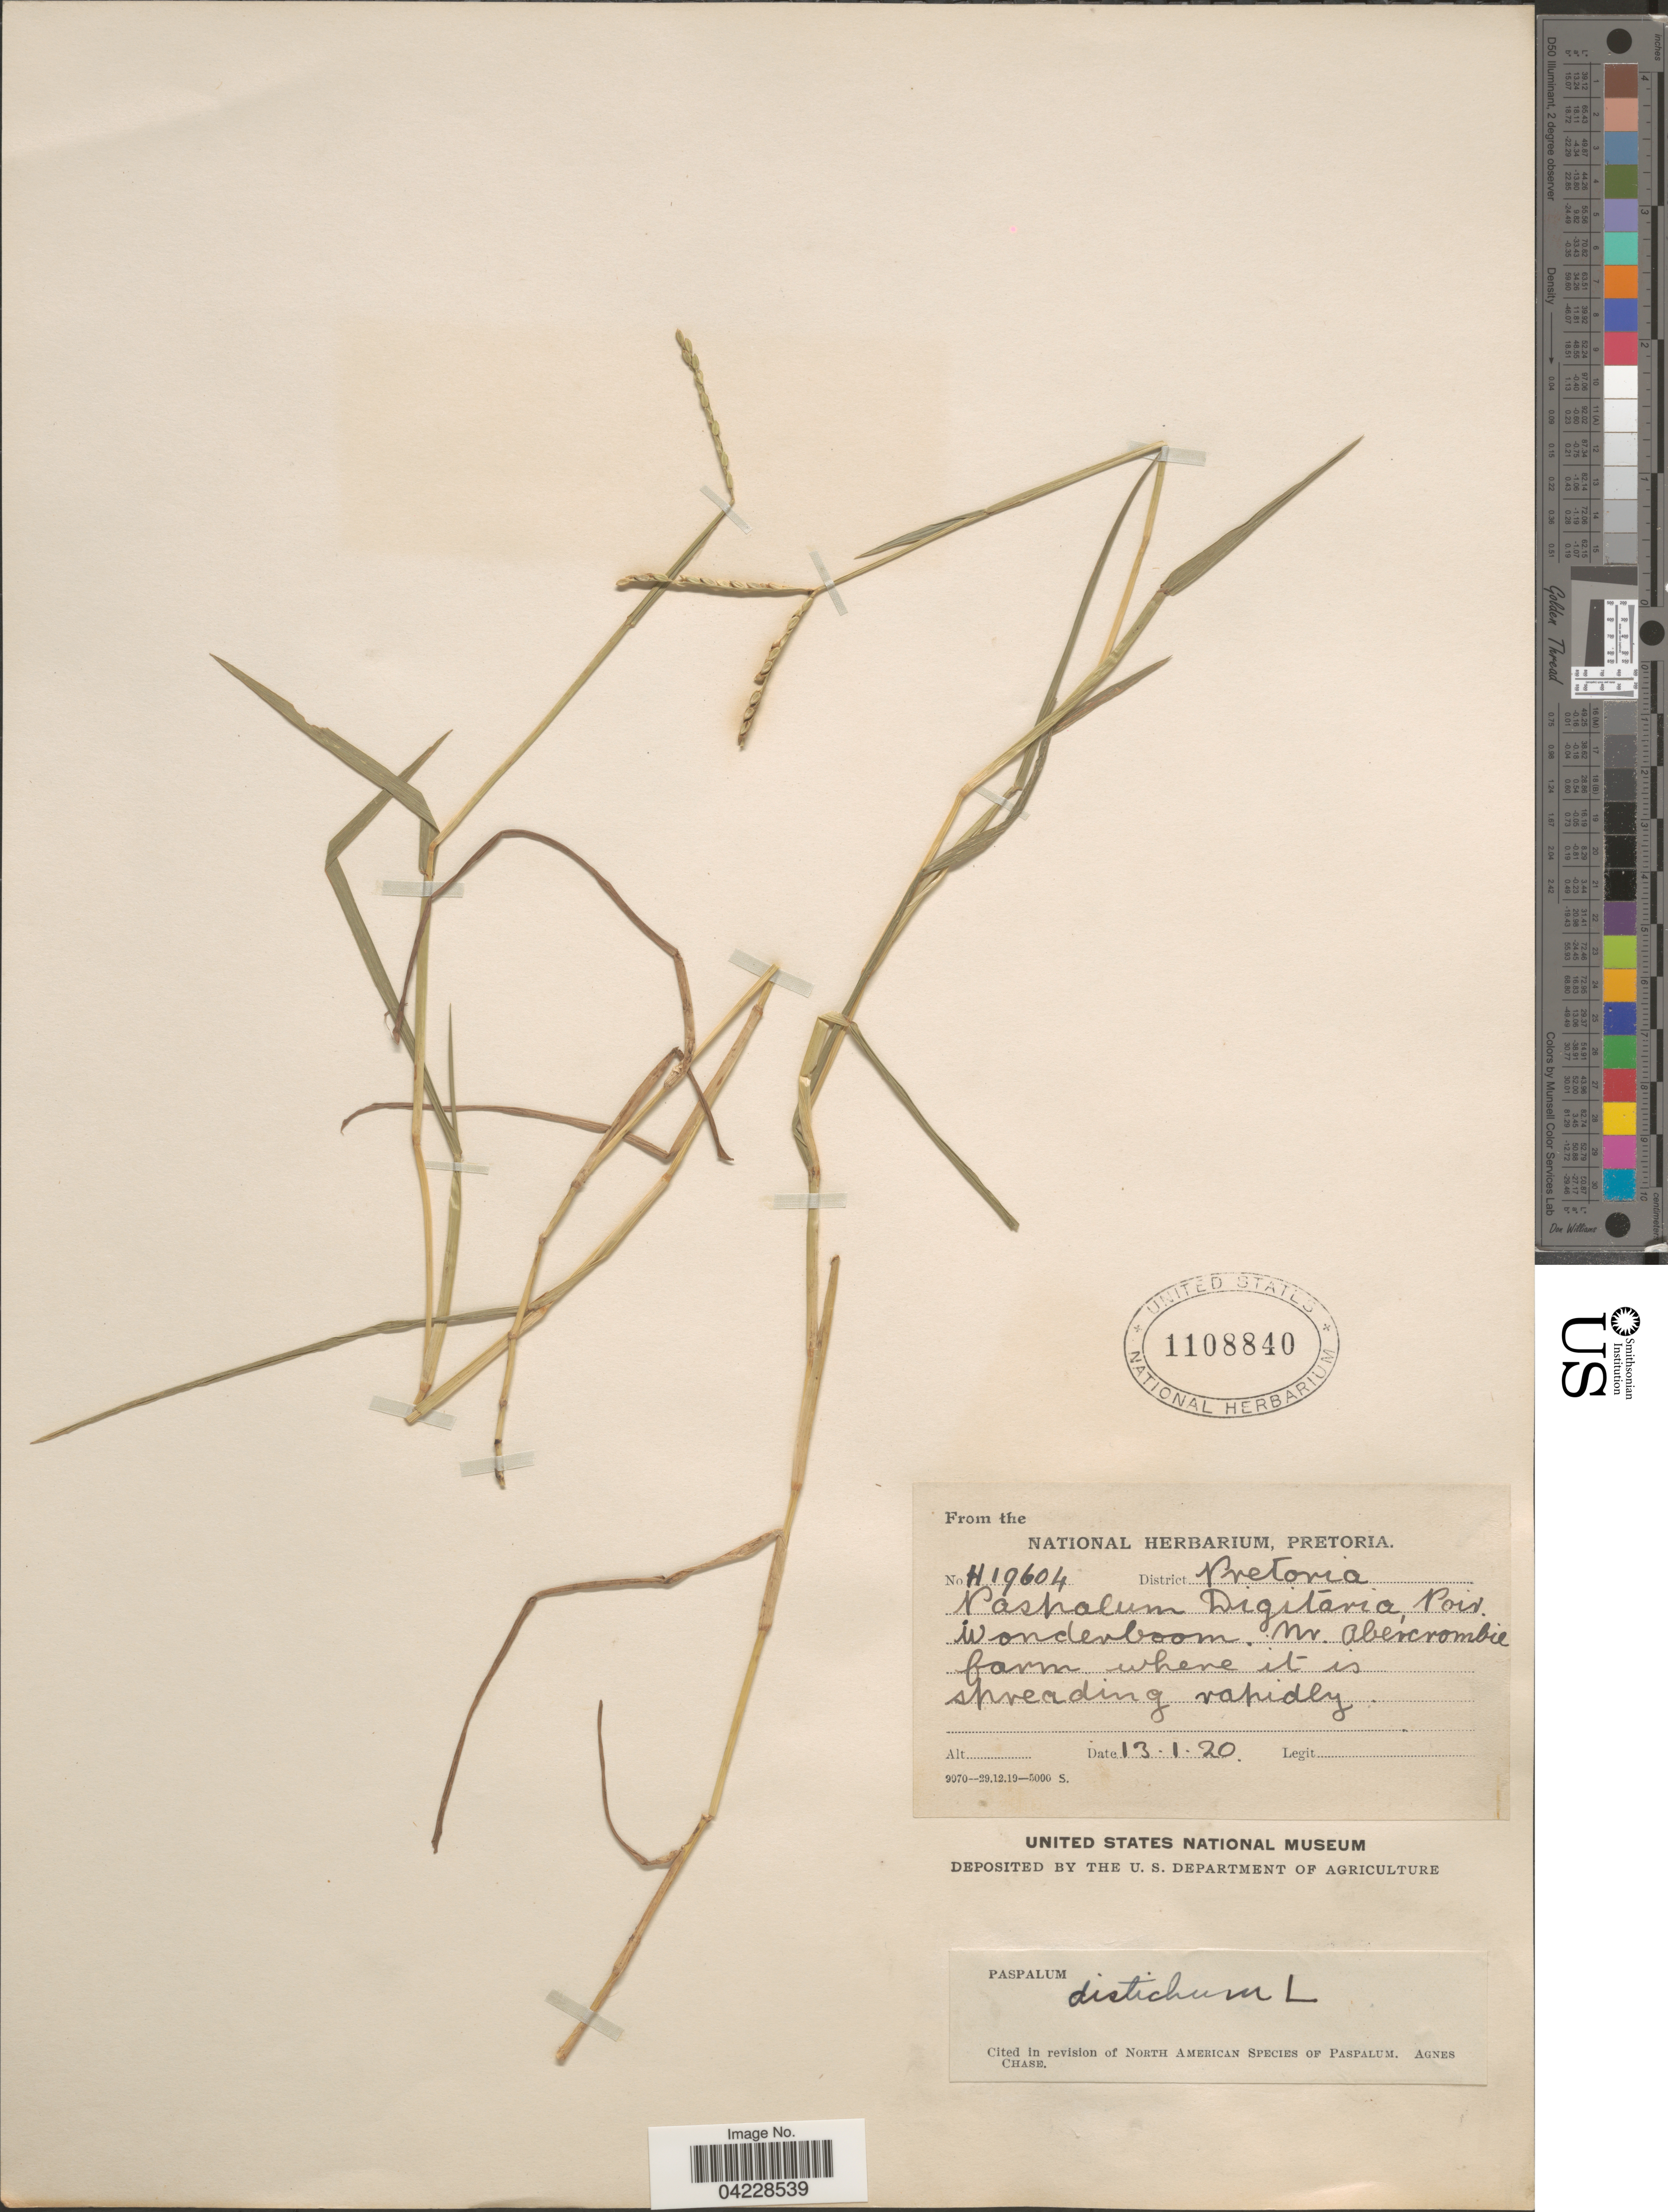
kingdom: Plantae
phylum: Tracheophyta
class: Liliopsida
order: Poales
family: Poaceae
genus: Paspalum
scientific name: Paspalum distichum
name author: L.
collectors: Ex herb. Pretoria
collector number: H19604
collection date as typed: Transcribed d/m/y: 13/1/20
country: South Africa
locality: District Pretoria.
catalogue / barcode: US 1108840